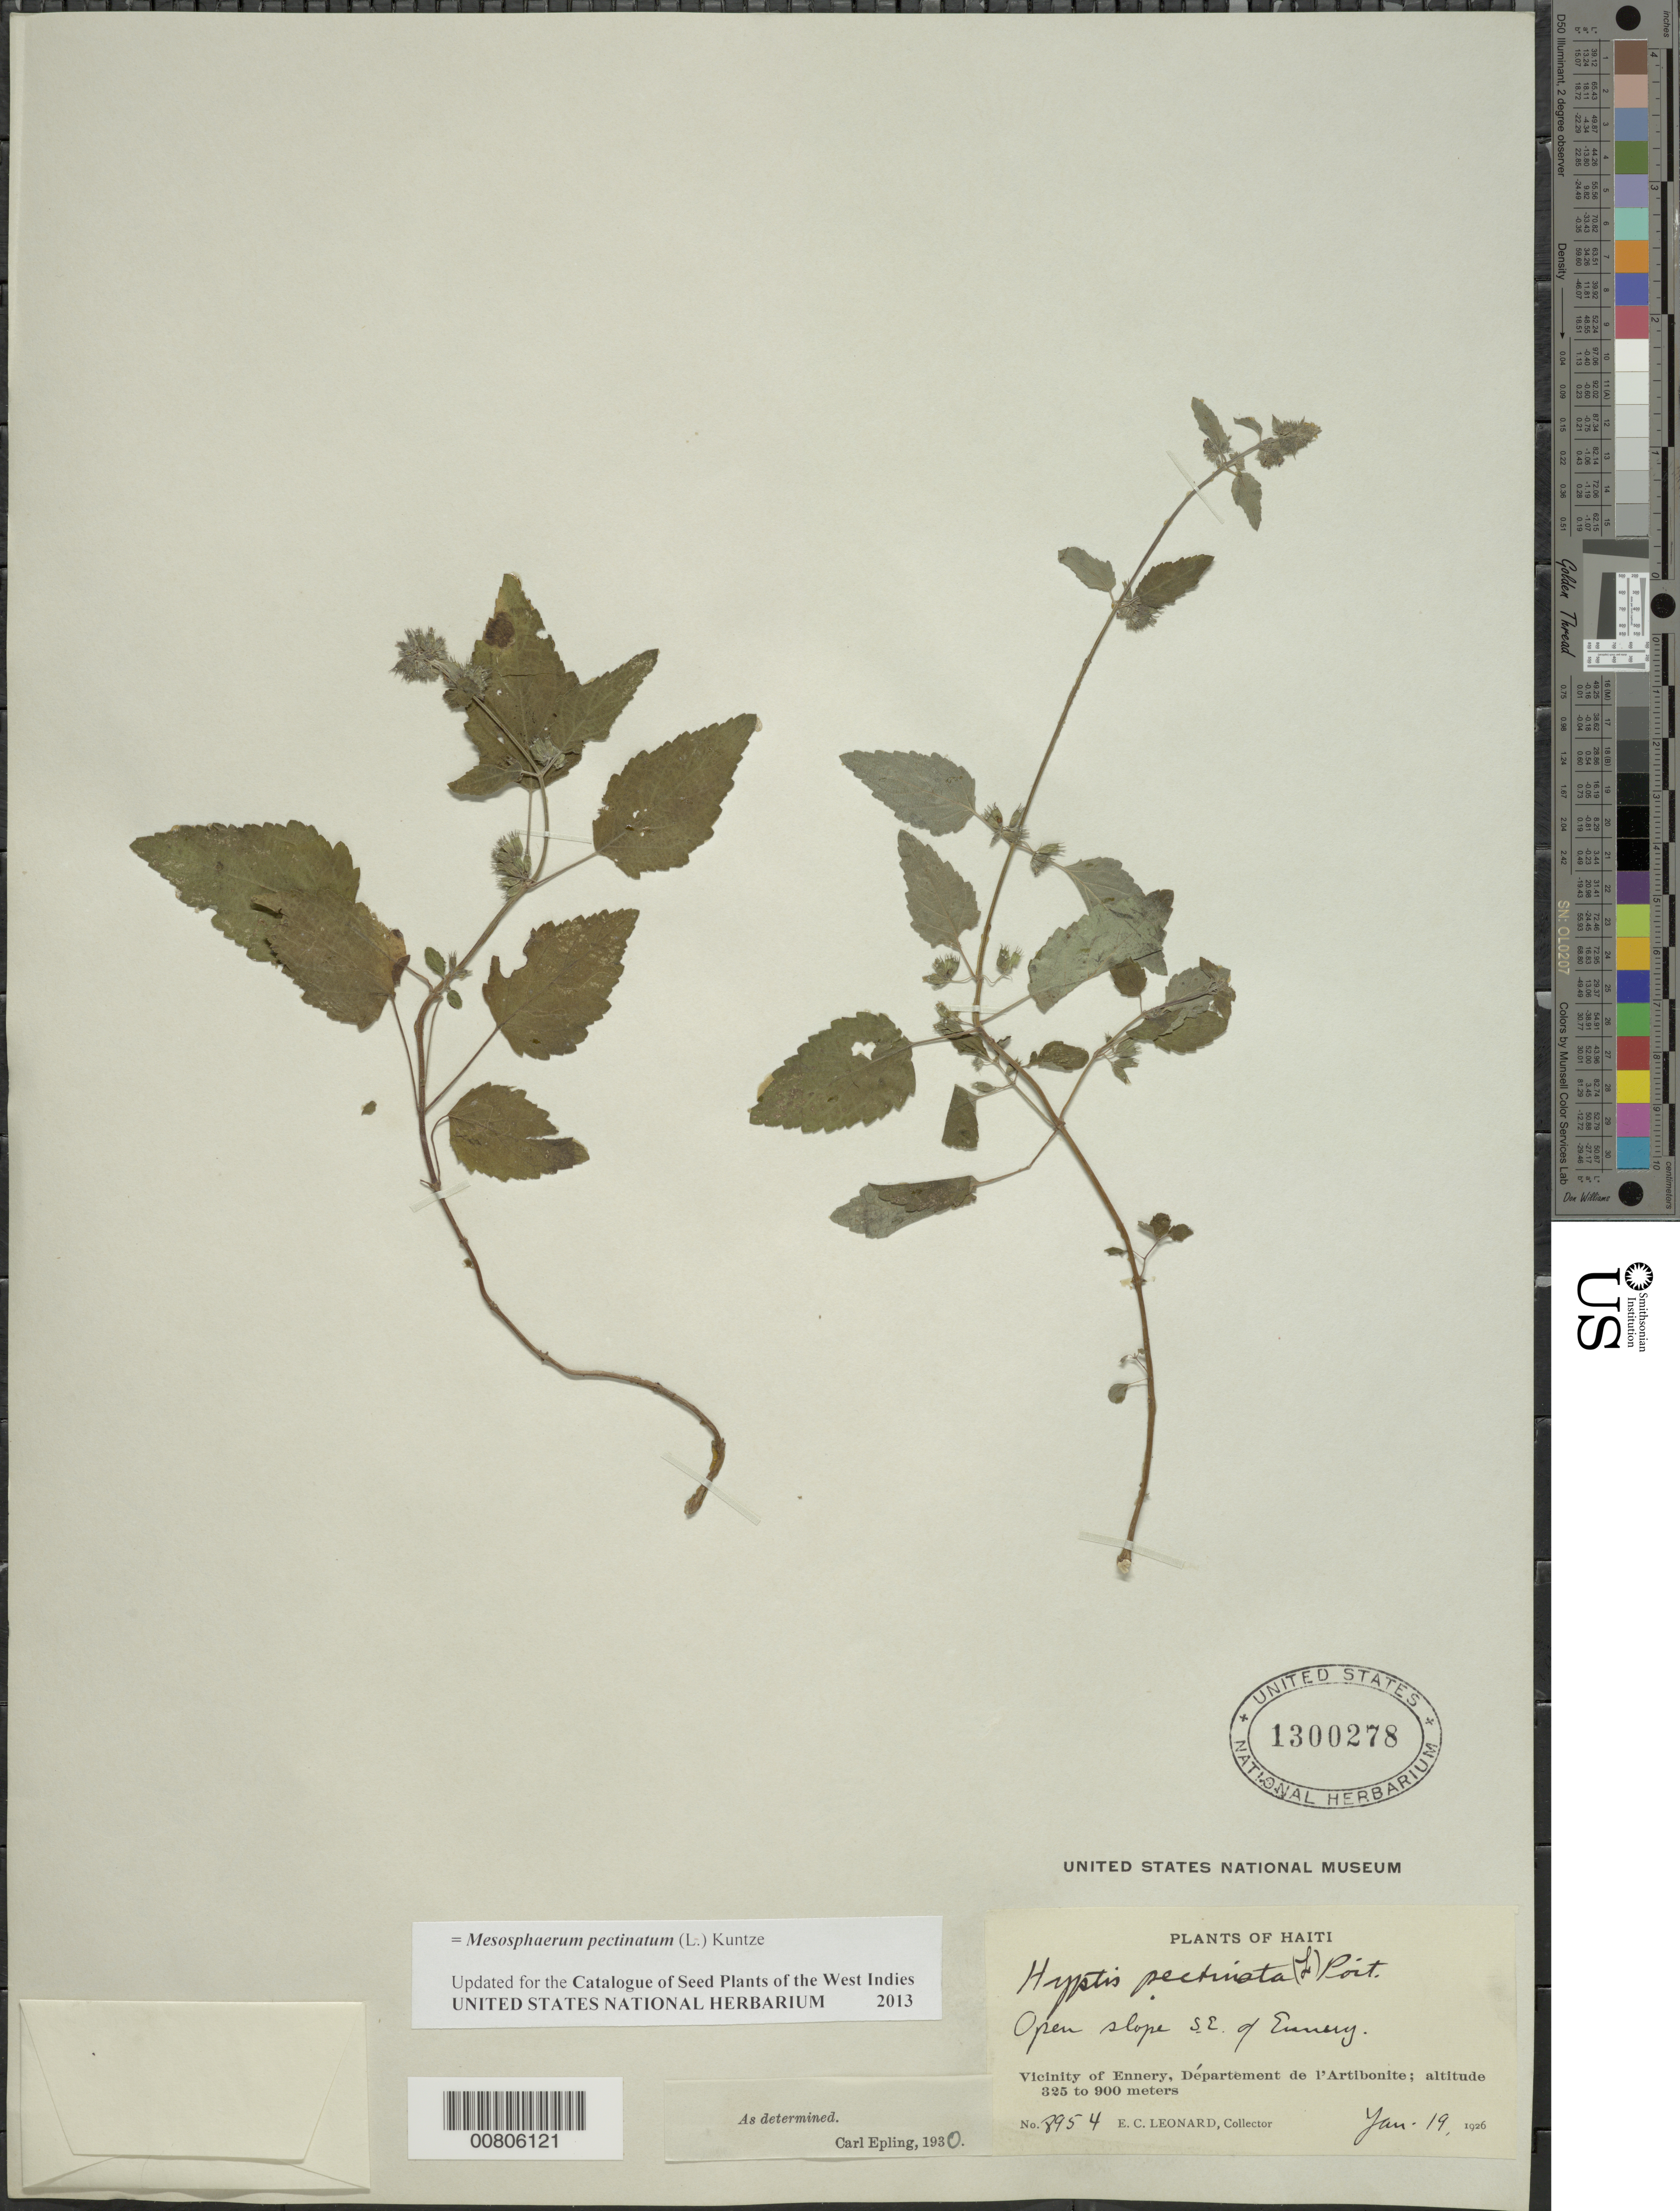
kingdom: Plantae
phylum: Tracheophyta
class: Magnoliopsida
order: Lamiales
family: Lamiaceae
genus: Mesosphaerum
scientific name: Mesosphaerum pectinatum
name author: (L.) Kuntze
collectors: E. C. Leonard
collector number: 8954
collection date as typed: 19 Jan 1926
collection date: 1926-01-19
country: Haiti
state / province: Artibonite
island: Hispaniola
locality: Vicinity of Ennery, SE of city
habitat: Open slope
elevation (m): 325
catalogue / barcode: US 1300278